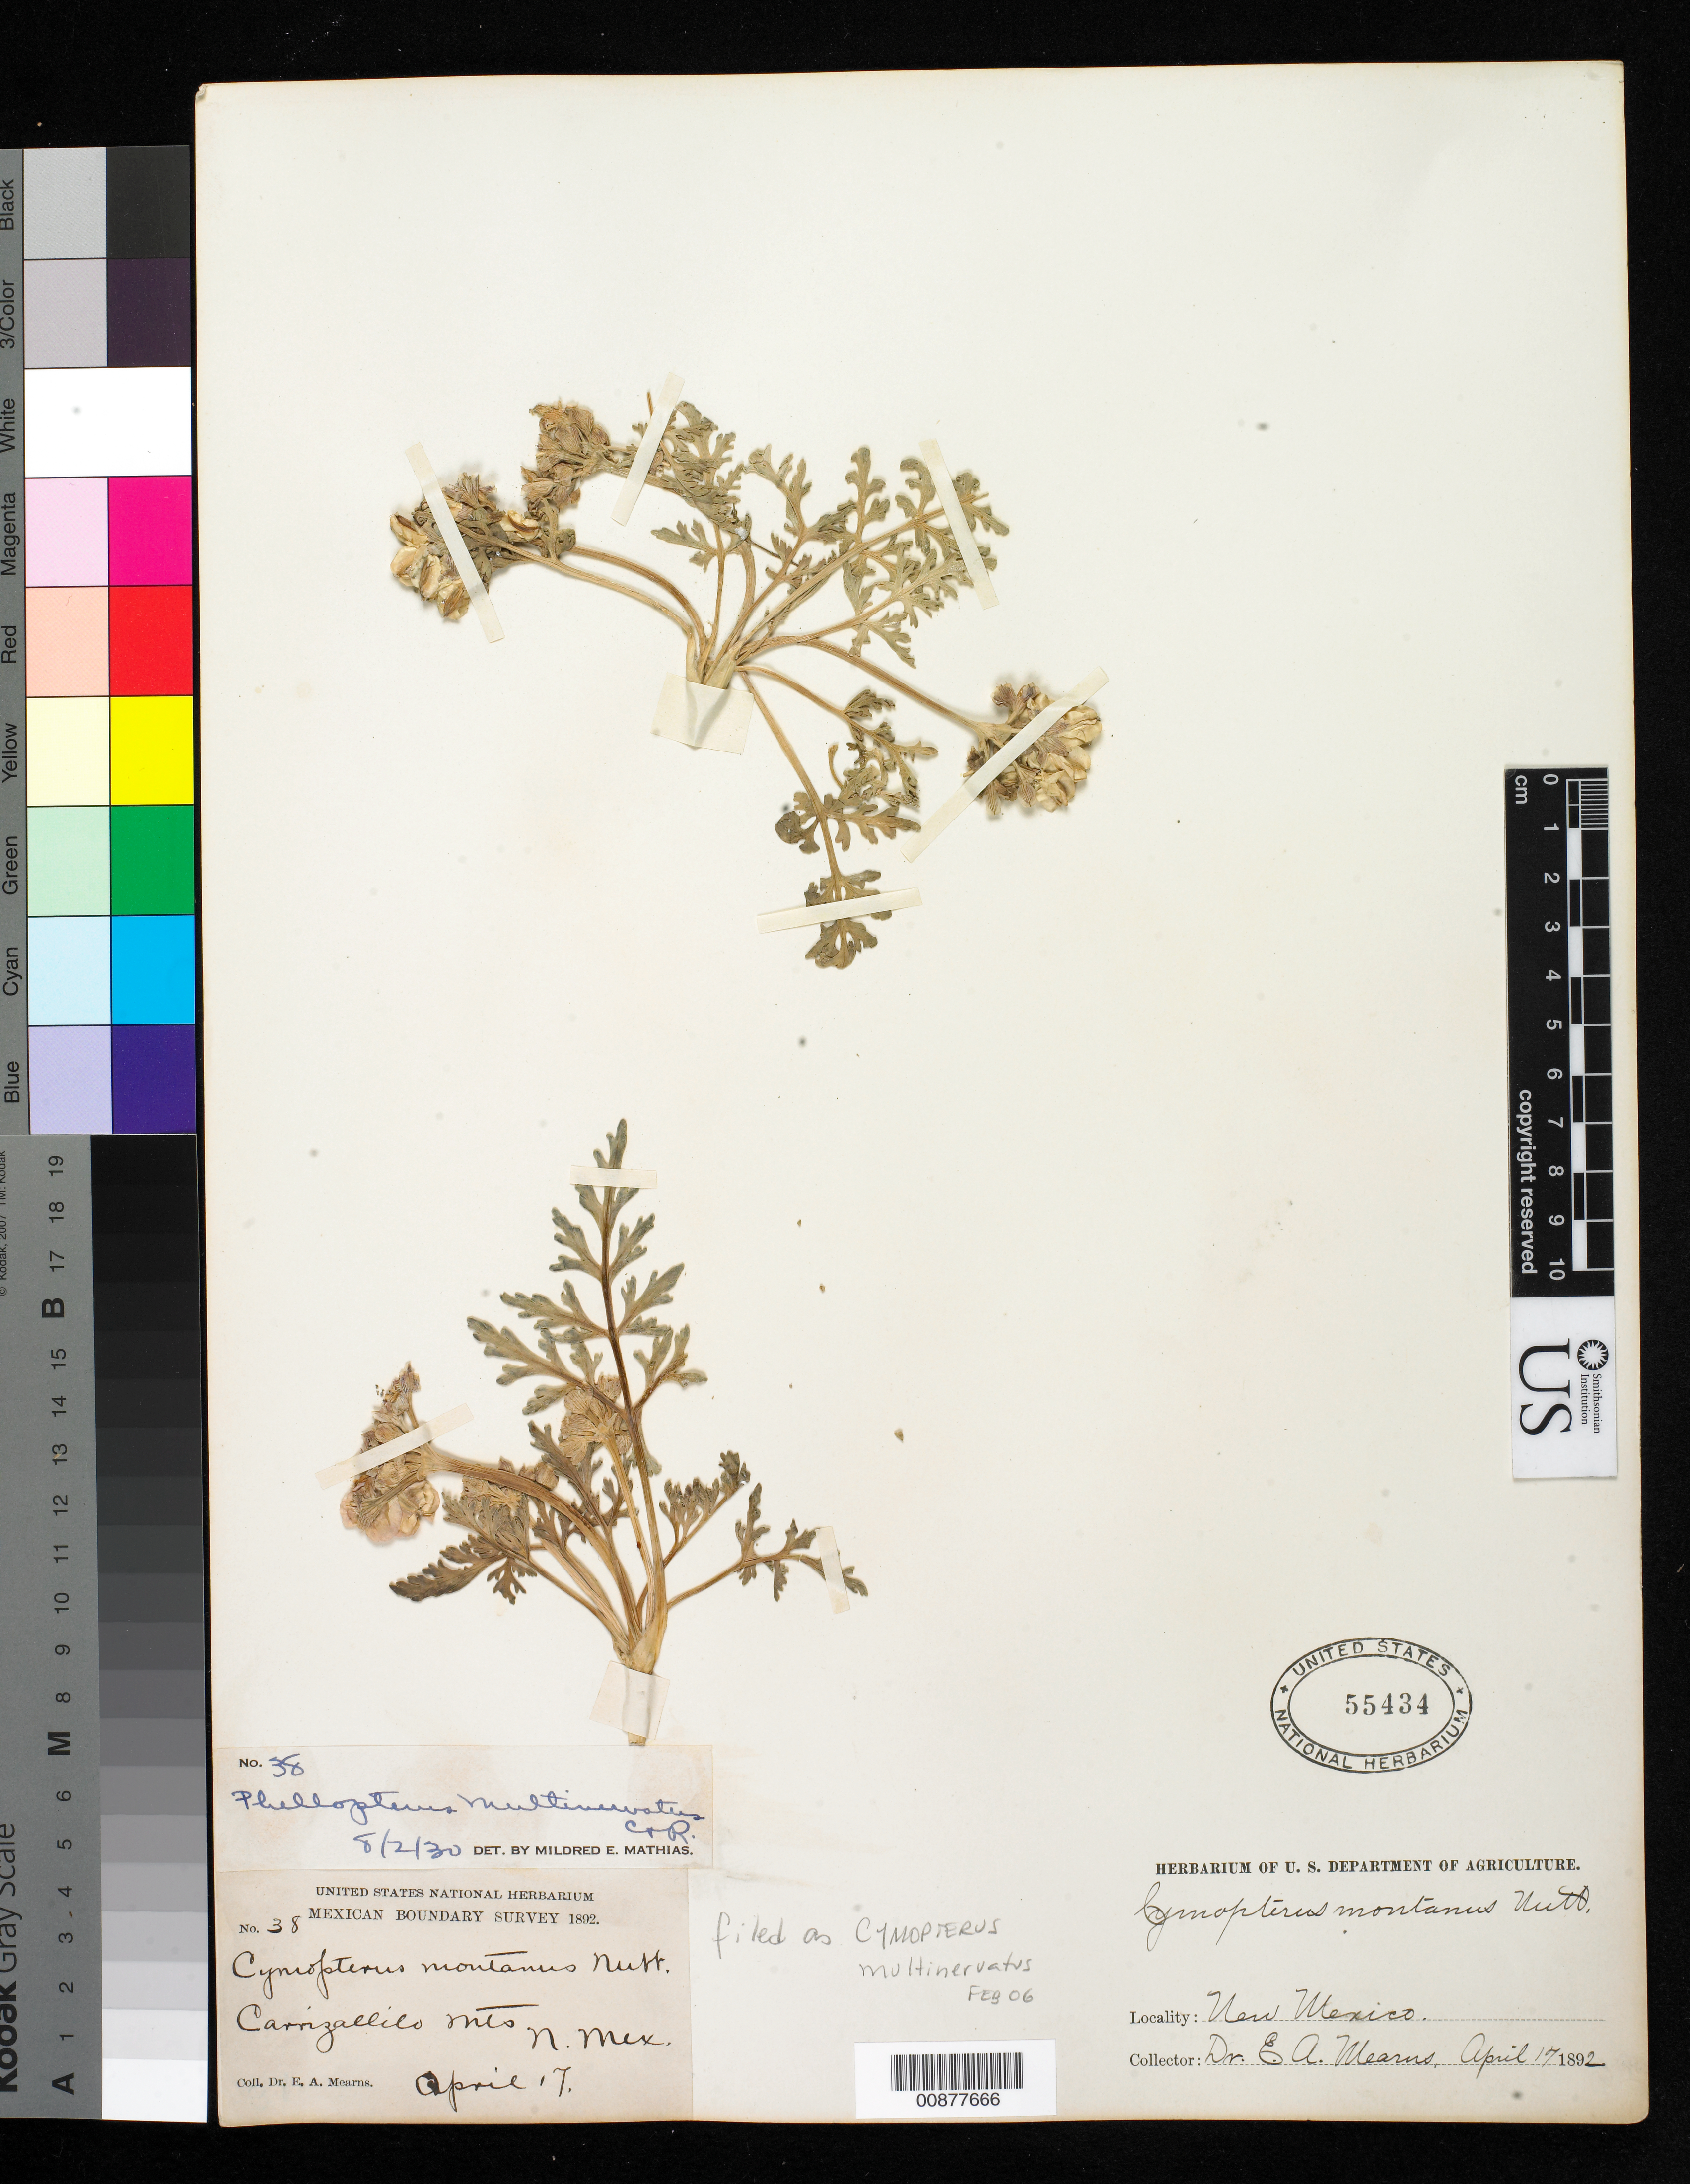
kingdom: Plantae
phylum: Tracheophyta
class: Magnoliopsida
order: Apiales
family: Apiaceae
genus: Cymopterus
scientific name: Cymopterus multinervatus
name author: (J.M. Coult.) Tidestr.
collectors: E. A. Mearns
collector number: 38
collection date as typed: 17 Apr 1892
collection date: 1892-04-17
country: United States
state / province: New Mexico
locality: Carrizalillo Mts., New Mexico.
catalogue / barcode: US 55434